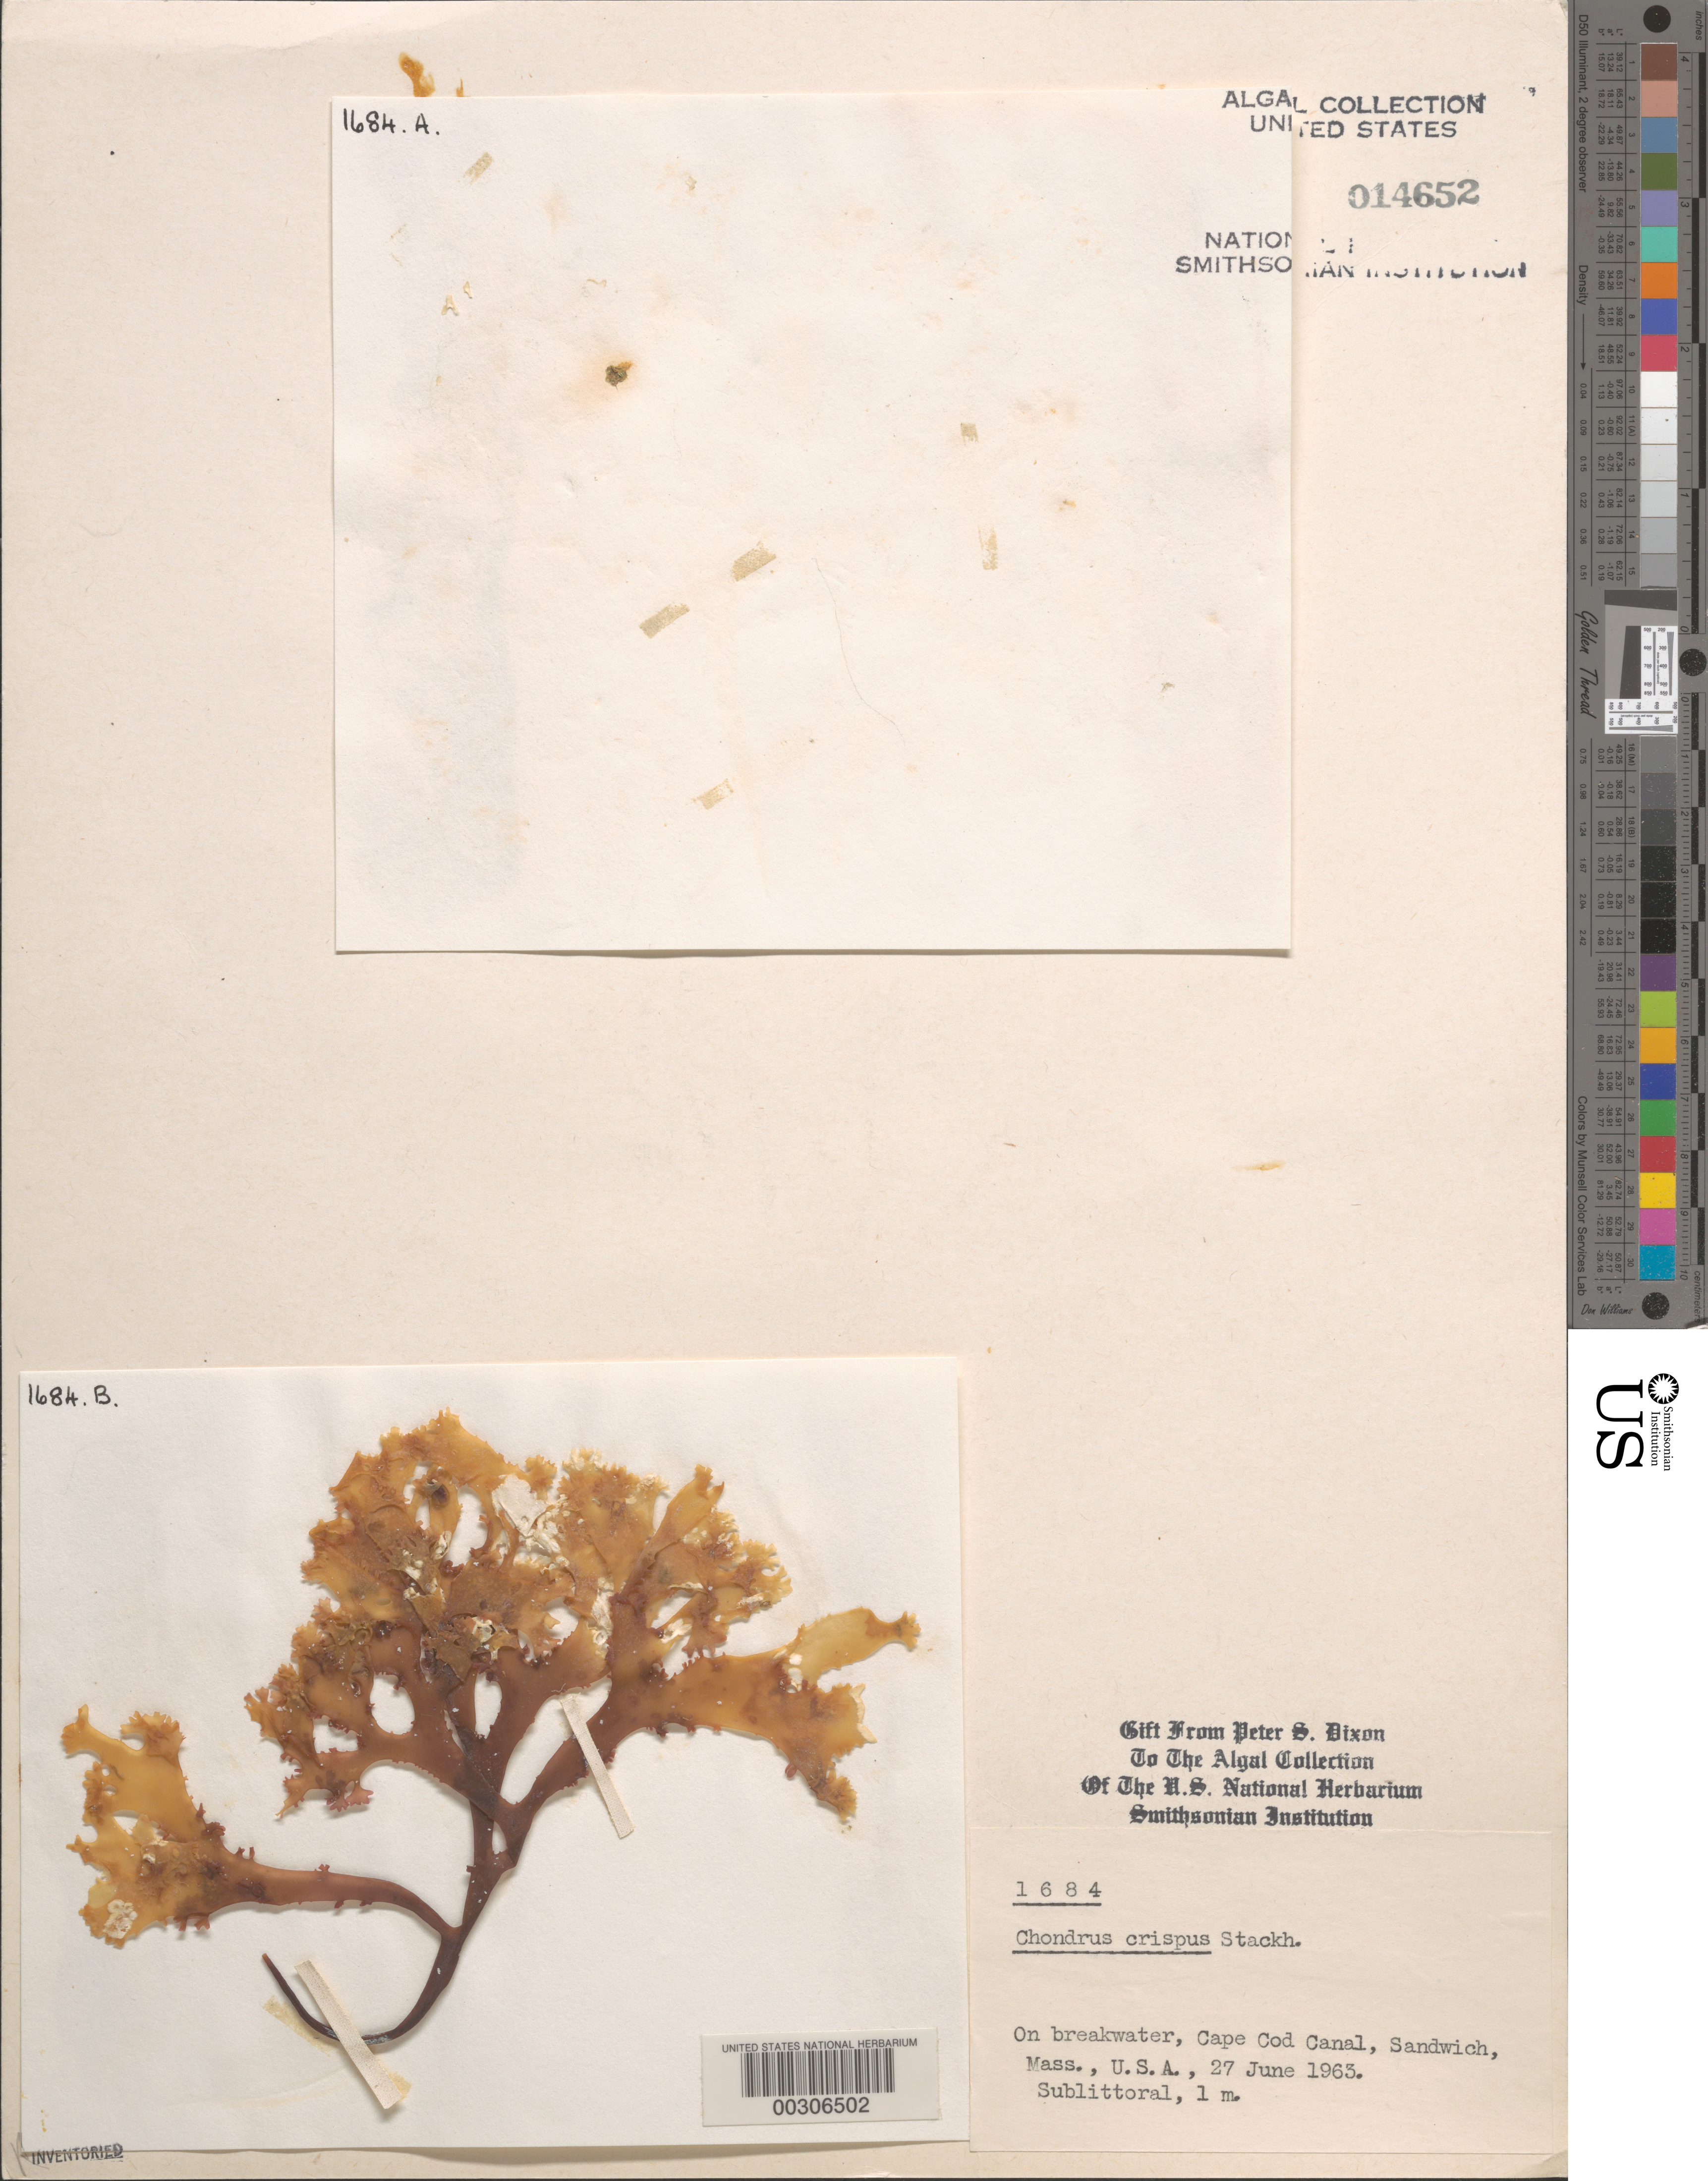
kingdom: Plantae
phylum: Rhodophyta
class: Florideophyceae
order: Gigartinales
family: Gigartinaceae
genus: Chondrus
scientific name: Chondrus crispus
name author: Stackh.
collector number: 1684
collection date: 1963-06-27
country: United States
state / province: Massachusetts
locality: On breakwater, Cape Cod Canal, Sandwich.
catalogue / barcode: US 14652